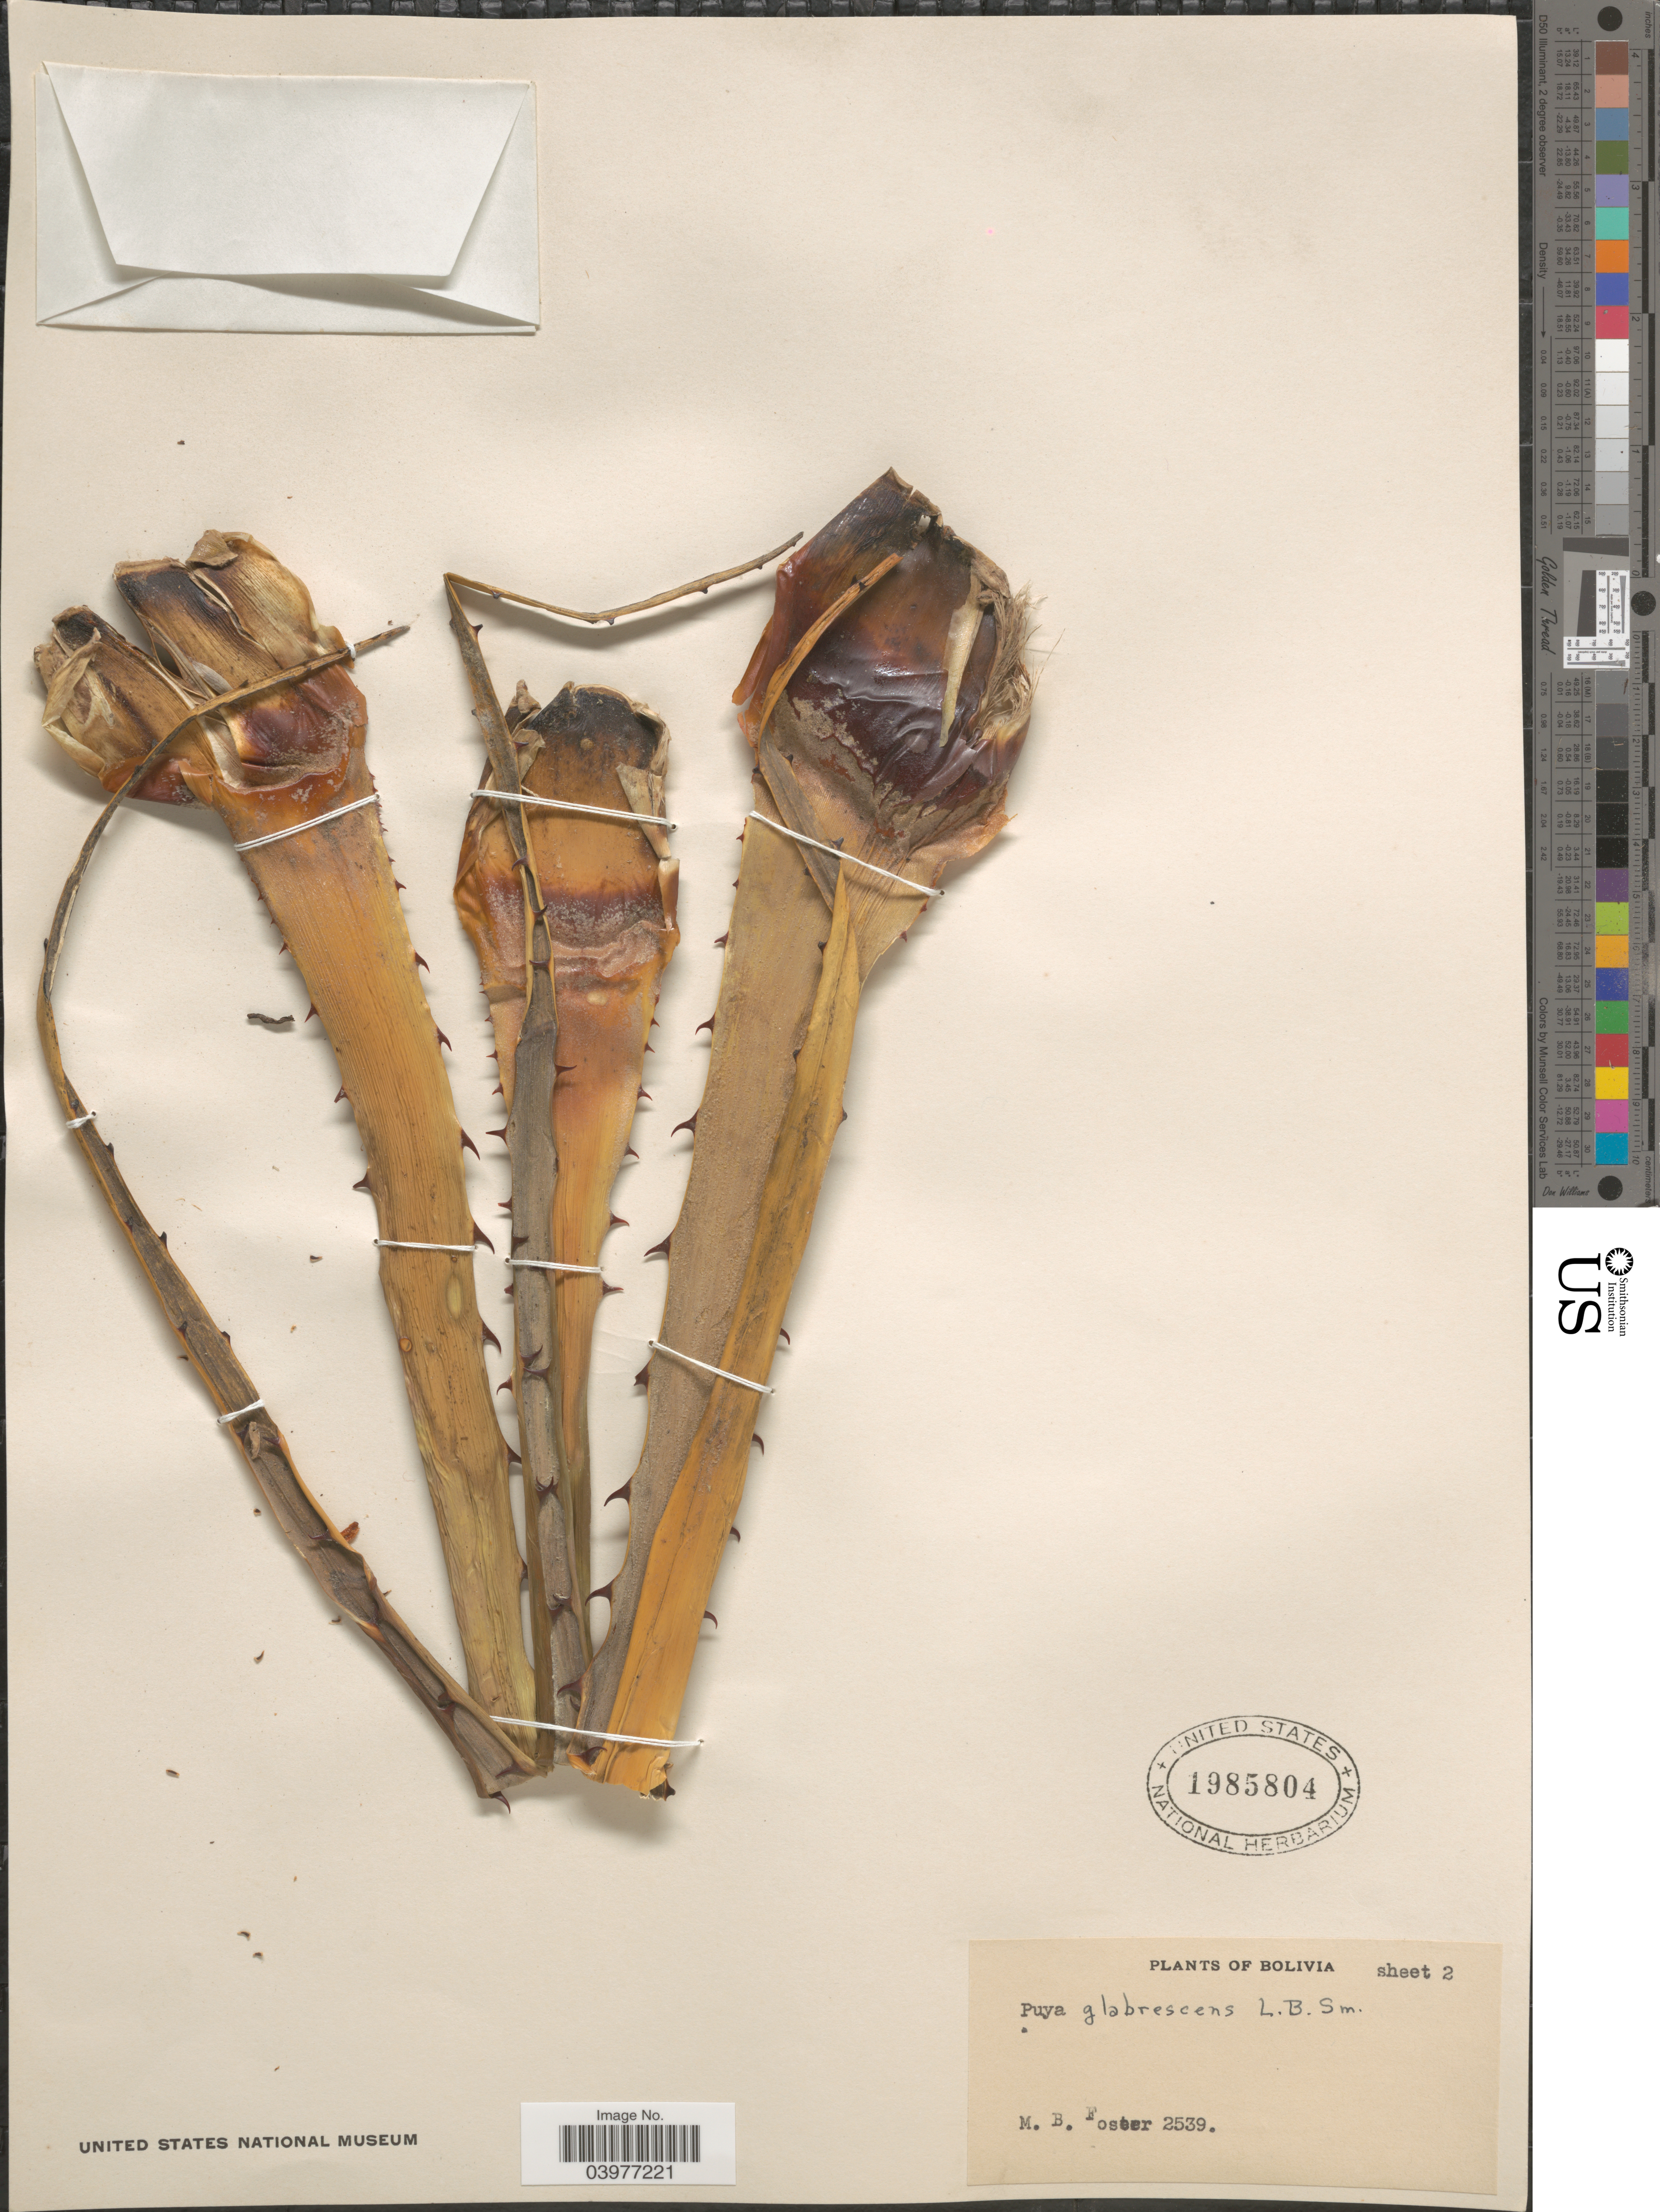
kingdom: Plantae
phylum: Tracheophyta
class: Liliopsida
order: Poales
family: Bromeliaceae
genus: Puya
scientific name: Puya glabrescens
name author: L.B. Sm.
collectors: M. B. Foster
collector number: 2539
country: Bolivia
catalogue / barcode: US 1985804